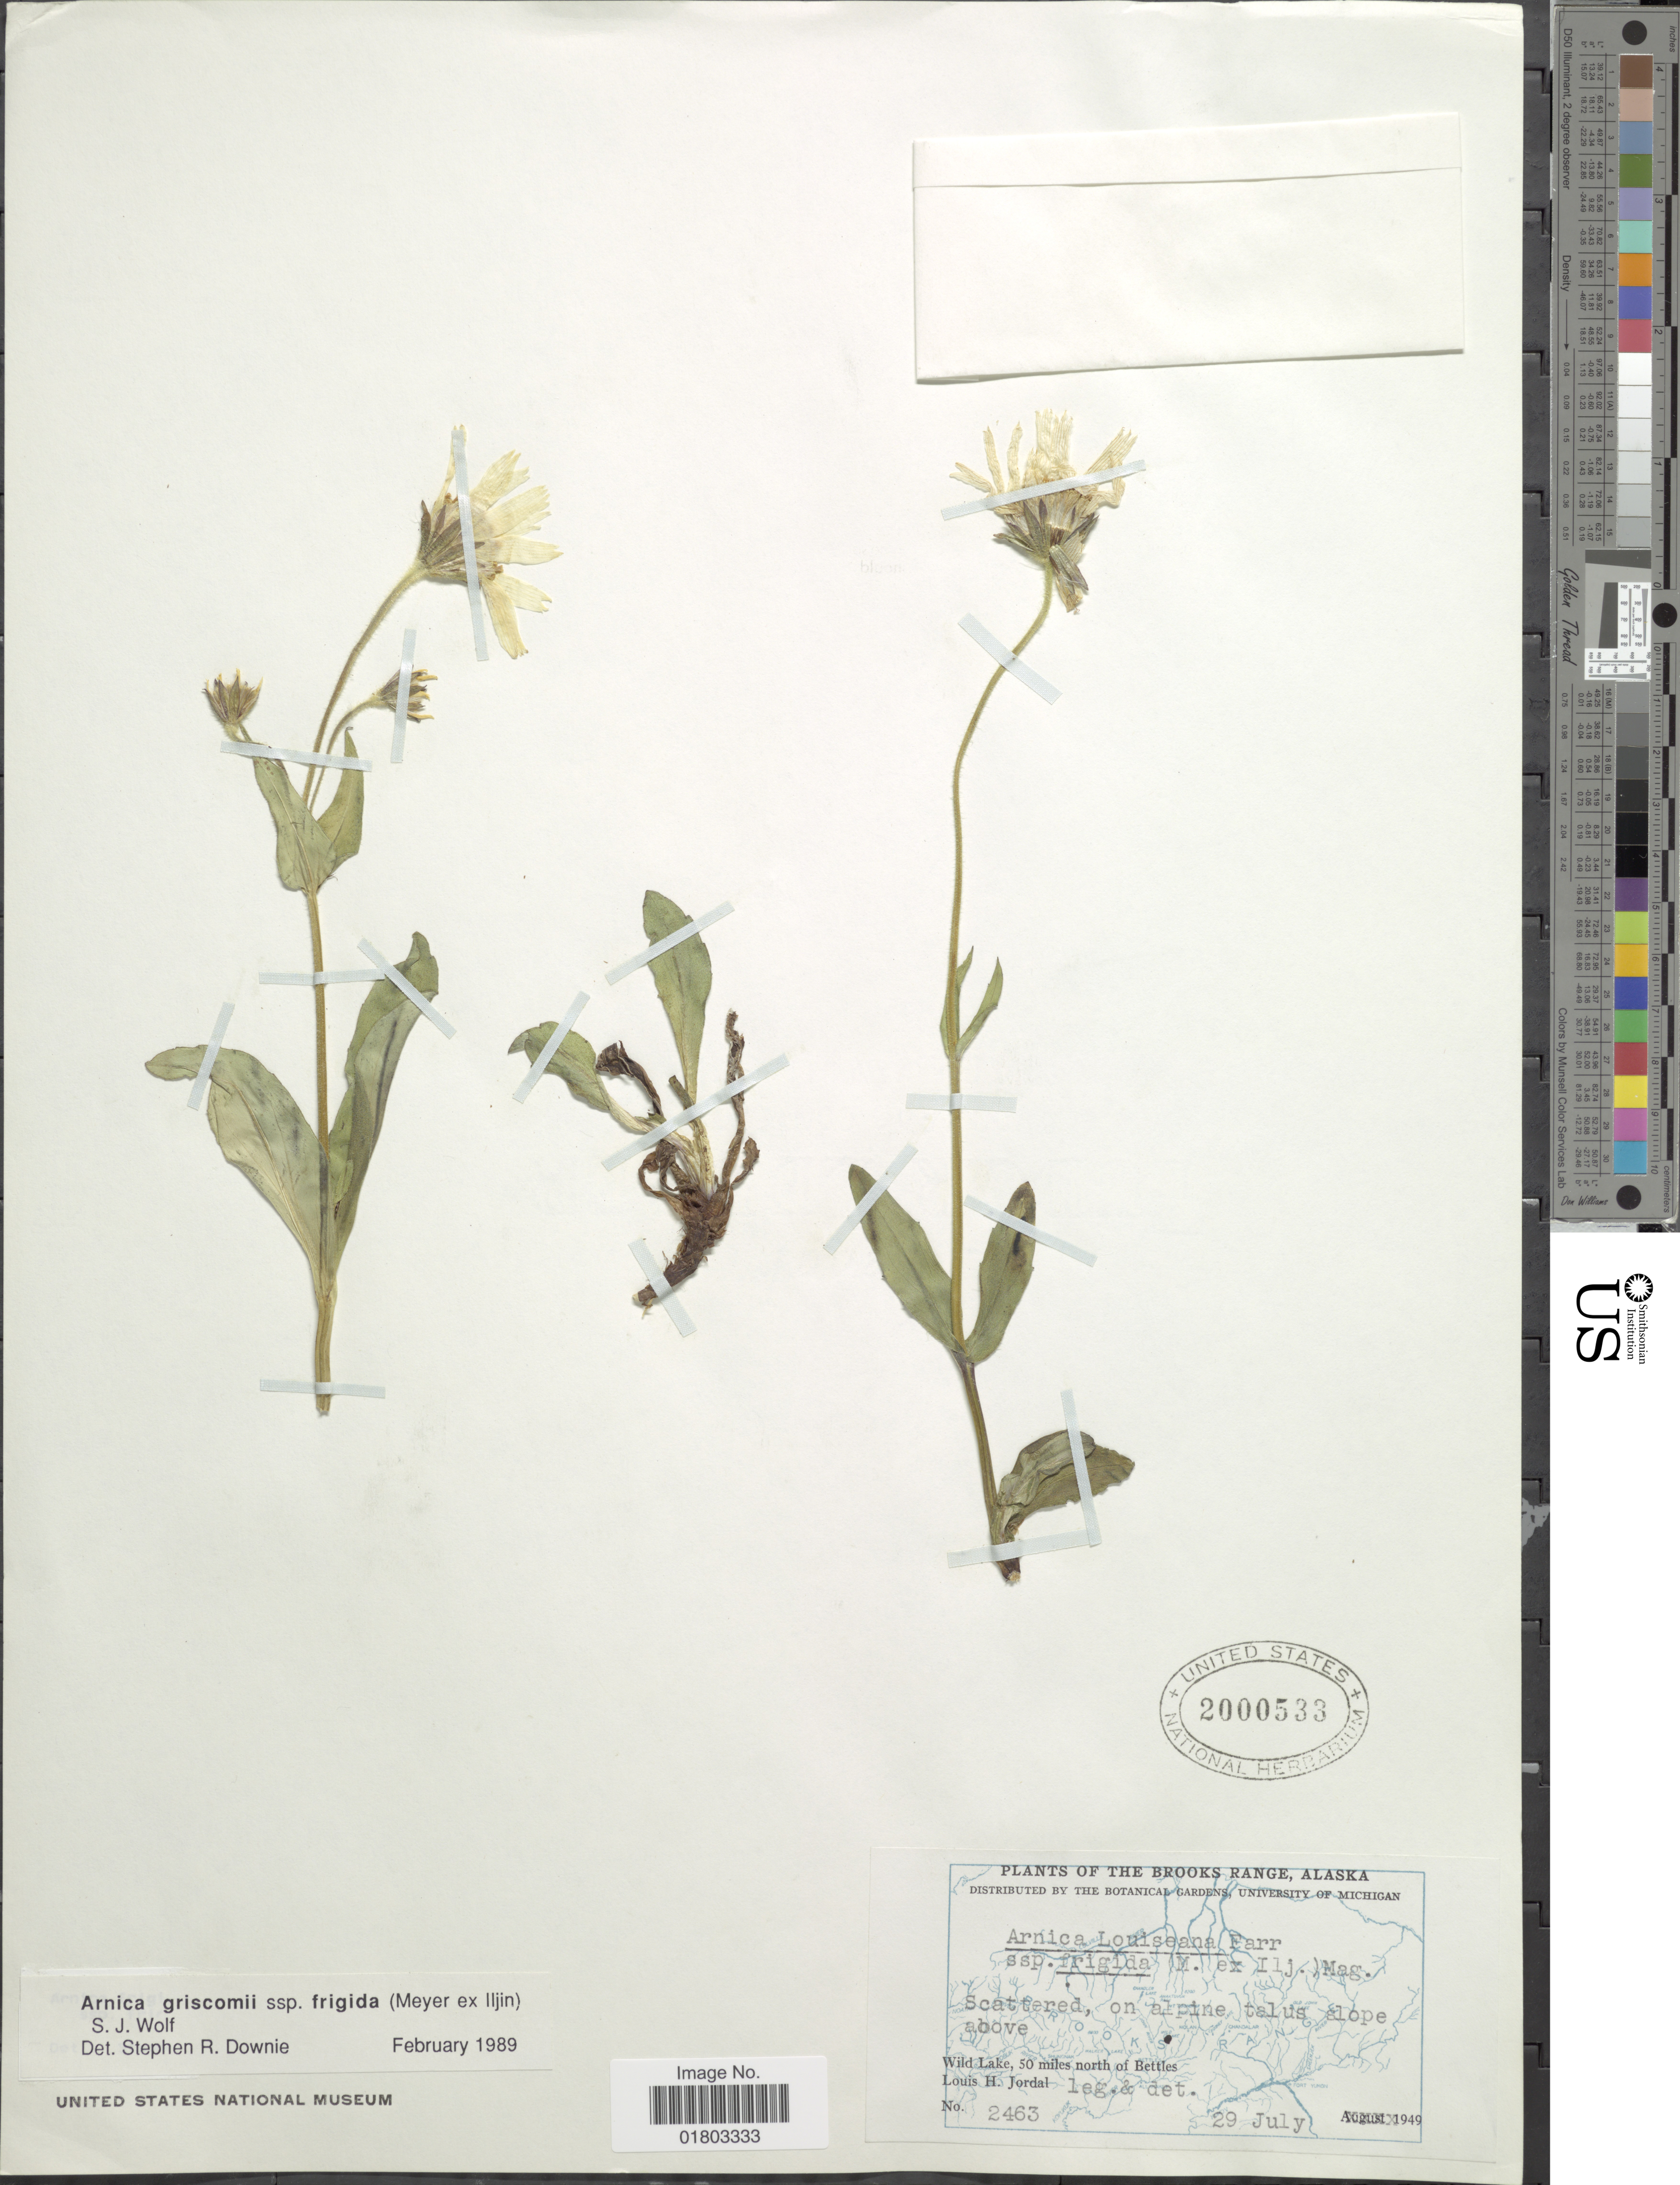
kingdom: Plantae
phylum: Tracheophyta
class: Magnoliopsida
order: Asterales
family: Asteraceae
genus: Arnica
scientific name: Arnica griscomii subsp. frigida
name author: (C.A. Mey. ex Iljin) S.J. Wolf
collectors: L. Jordal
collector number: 2463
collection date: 1949-07-29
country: United States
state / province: Alaska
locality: The Brooks Range, Scattered, on alpine talus slope above, Wild Lake, 50 miles north of Bettles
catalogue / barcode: US 2000533